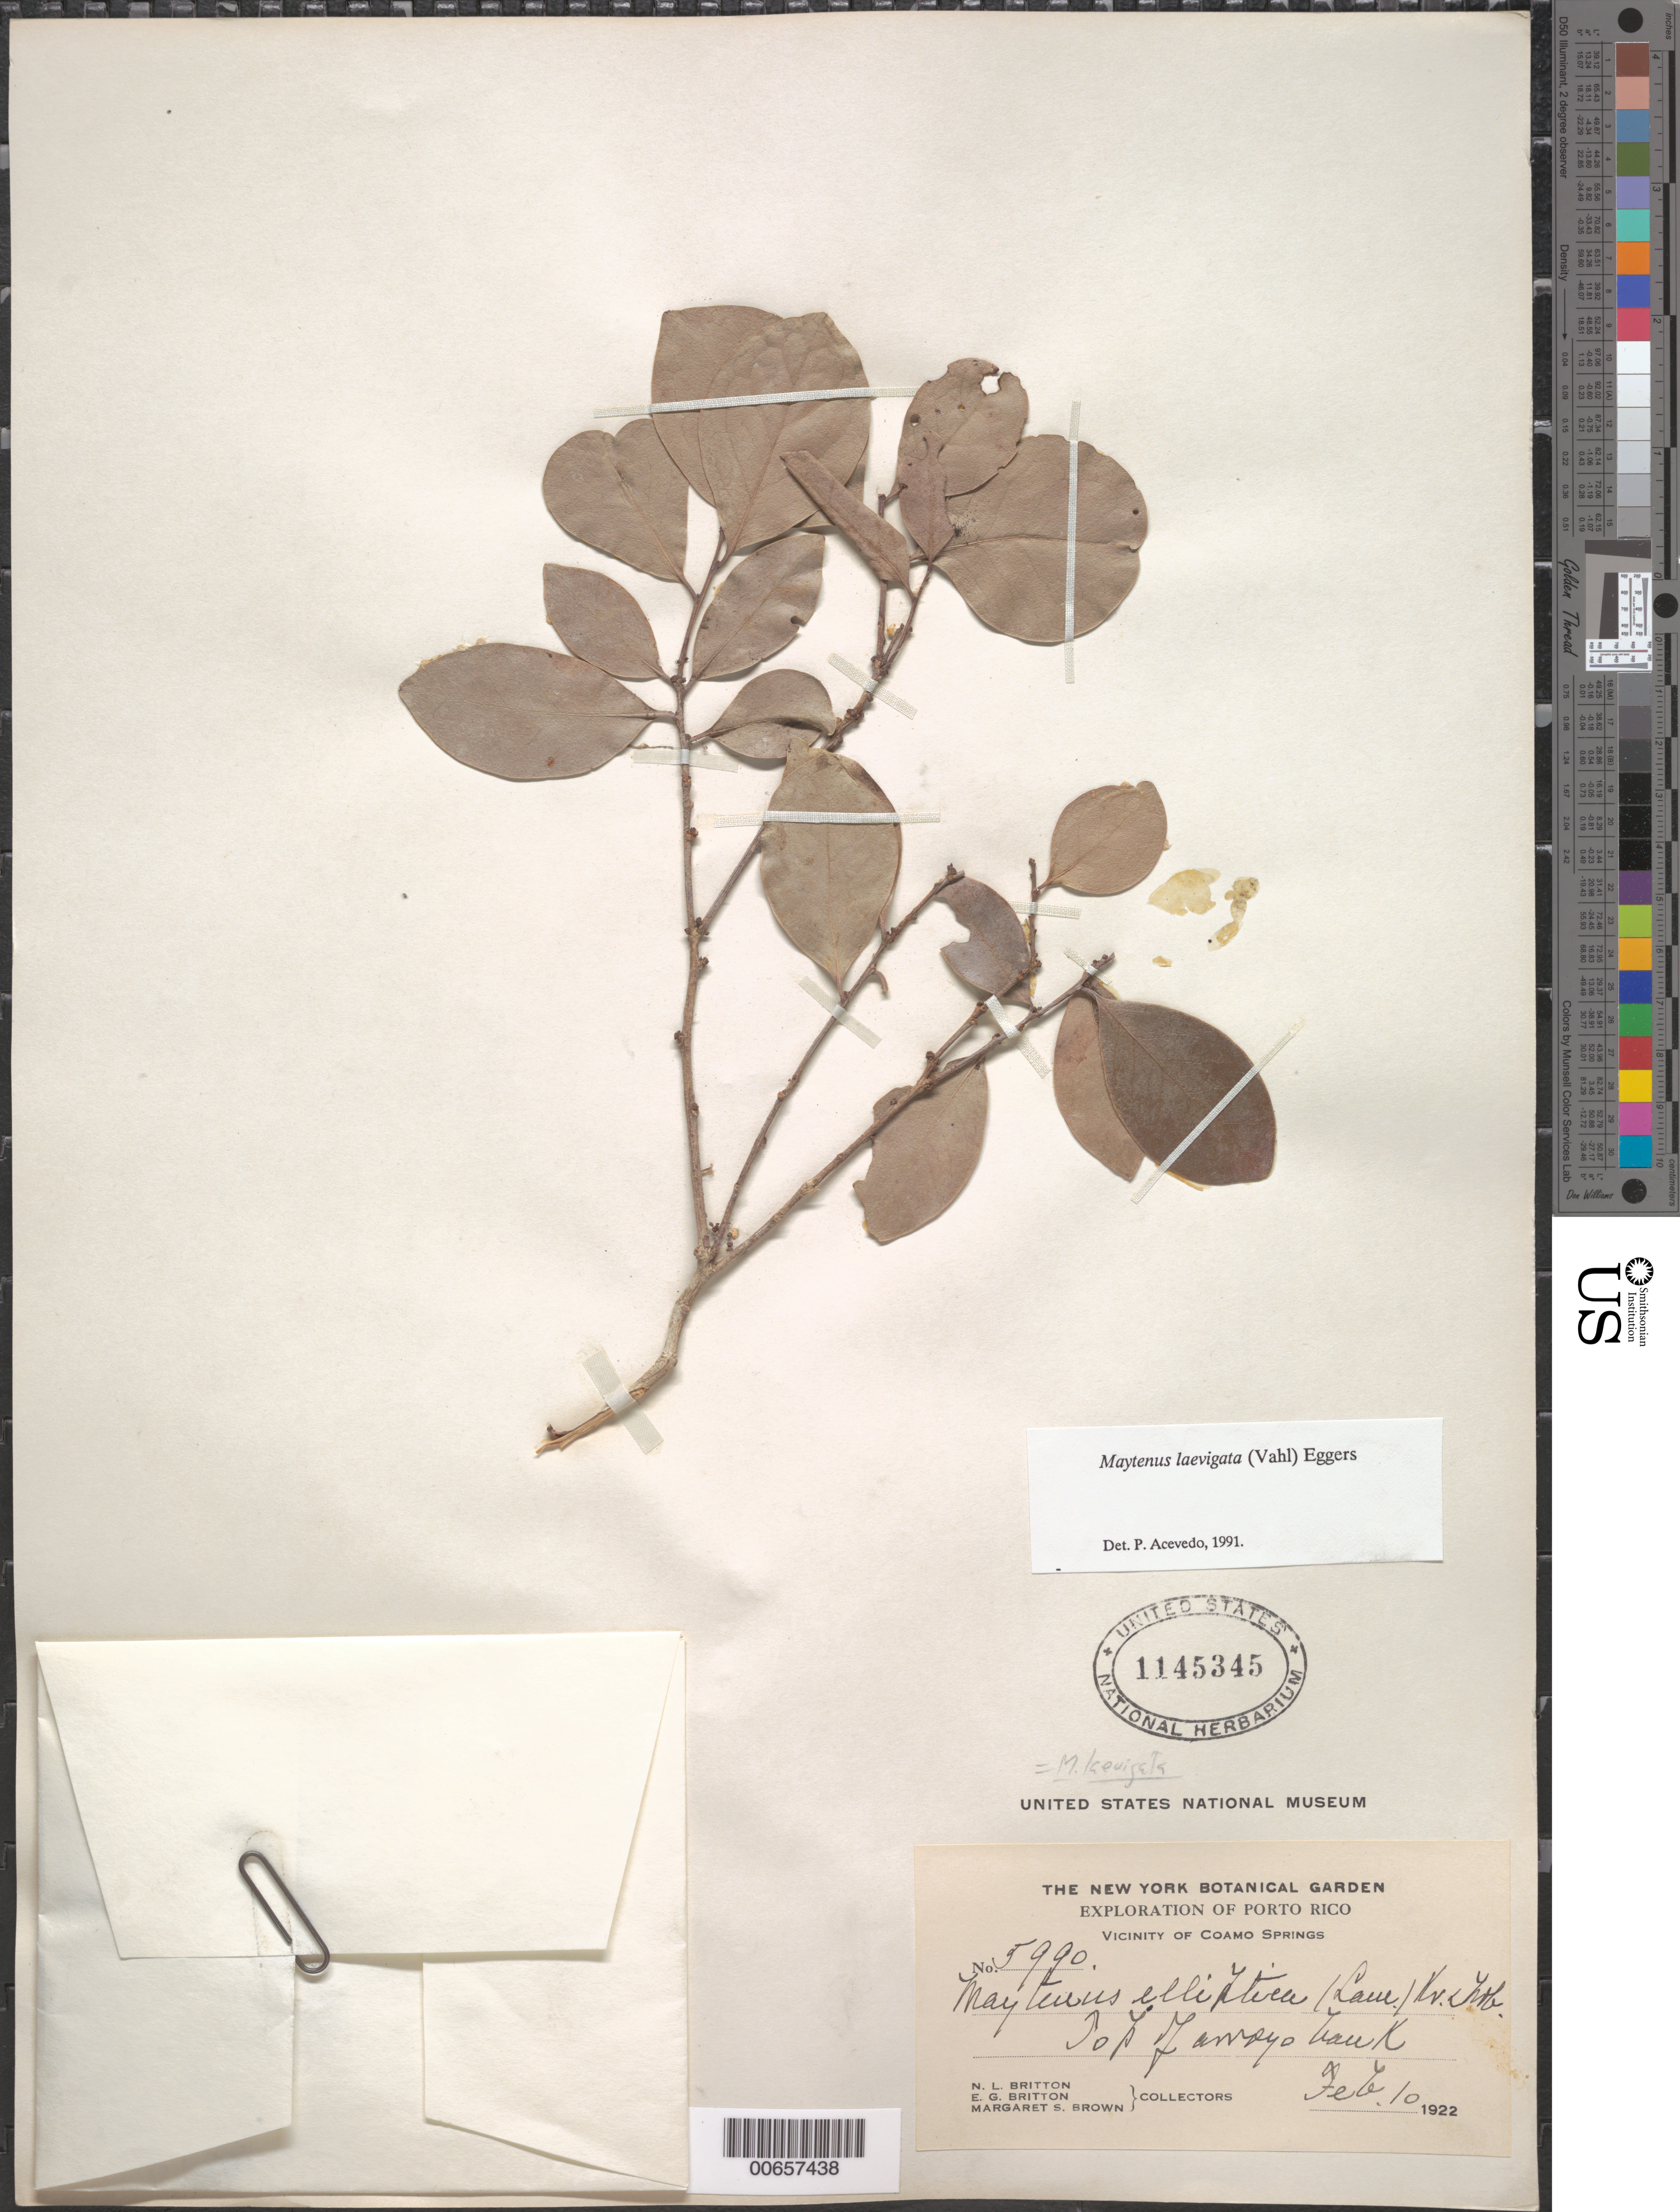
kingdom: Plantae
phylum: Tracheophyta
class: Magnoliopsida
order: Celastrales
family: Celastraceae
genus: Maytenus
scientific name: Maytenus laevigatus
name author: (Vahl) Griseb. ex Eggers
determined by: Acevedo-Rodríguez, P., (BOT), Smithsonian Institution - National Museum of Natural History (UNITED STATES)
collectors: N. Britton, E. G. Britton & M. S. Brown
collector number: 5990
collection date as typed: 10 Feb 1922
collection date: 1922-02-10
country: Puerto Rico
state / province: Coamo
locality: Coamo Springs, vic of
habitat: Top of Arroyo bank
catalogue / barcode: US 1145345